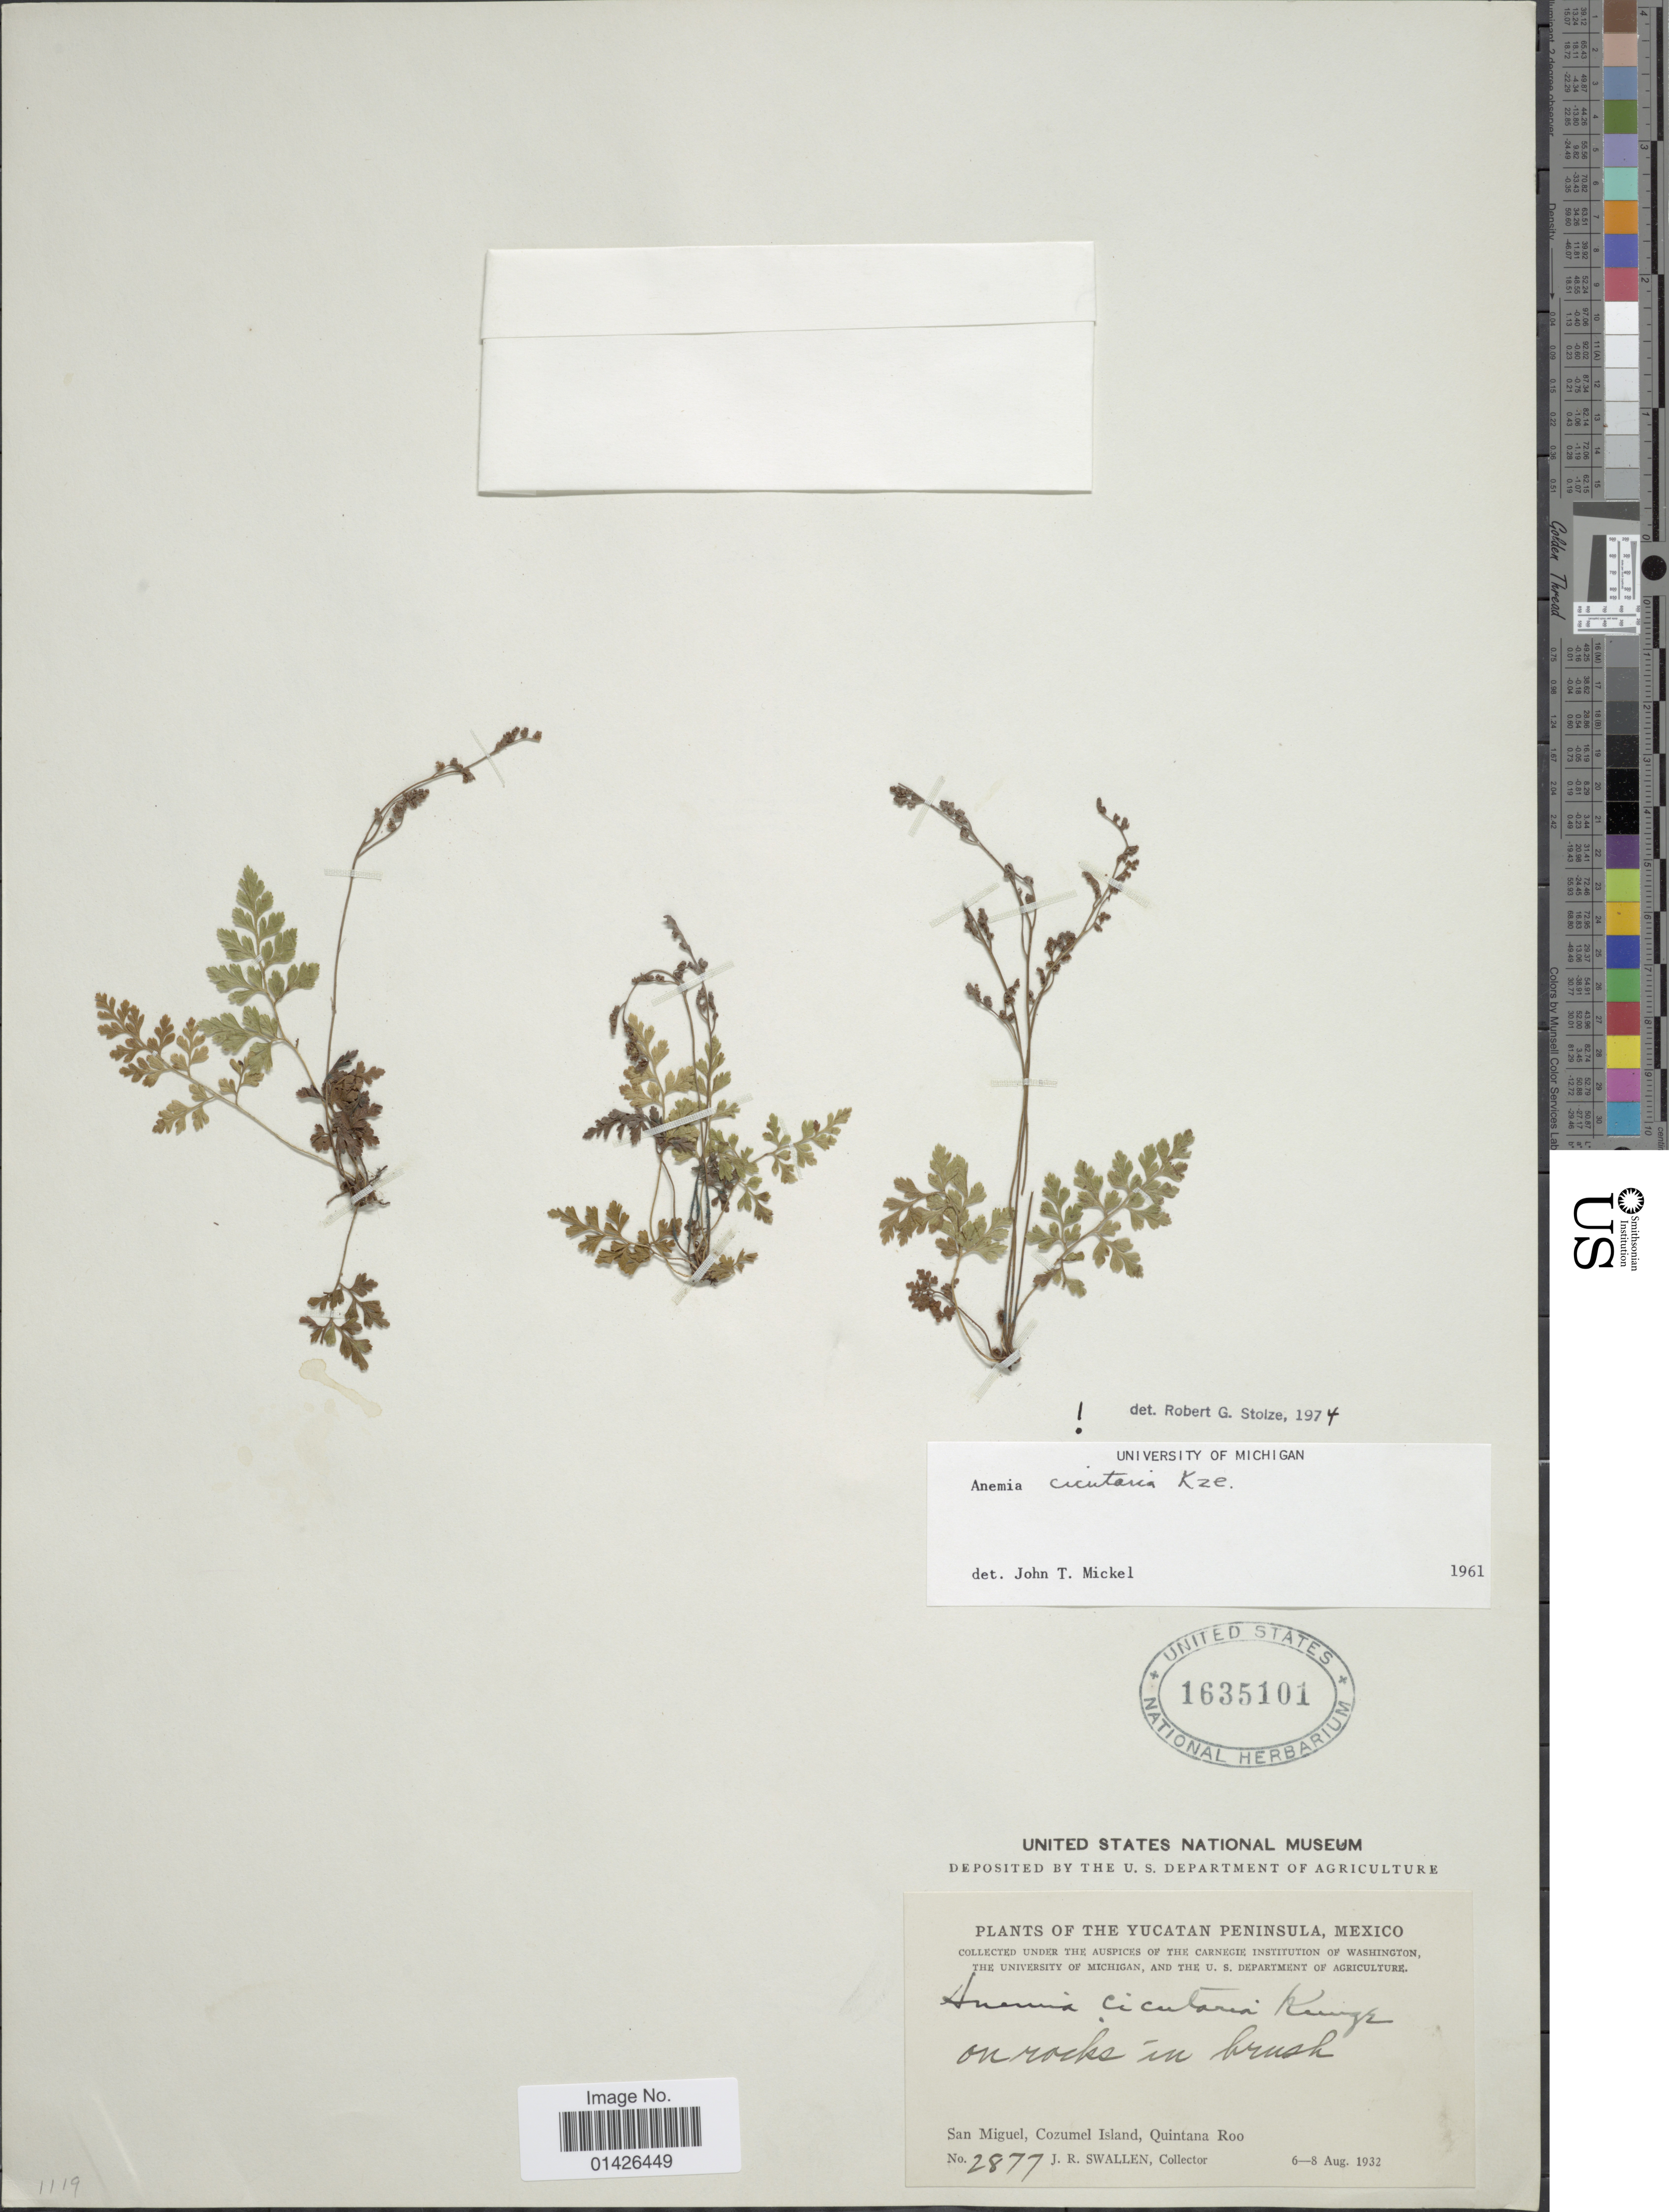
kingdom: Plantae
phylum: Tracheophyta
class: Polypodiopsida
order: Schizaeales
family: Anemiaceae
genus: Anemia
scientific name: Anemia cicutaria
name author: Kunze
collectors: J. R. Swallen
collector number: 2877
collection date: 1932-08-06/1932-08-08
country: Mexico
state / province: Yucatán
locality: The Yucatan Peninsula, San Miguel, Cozumel Island, Quintana Roo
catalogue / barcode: US 1635101